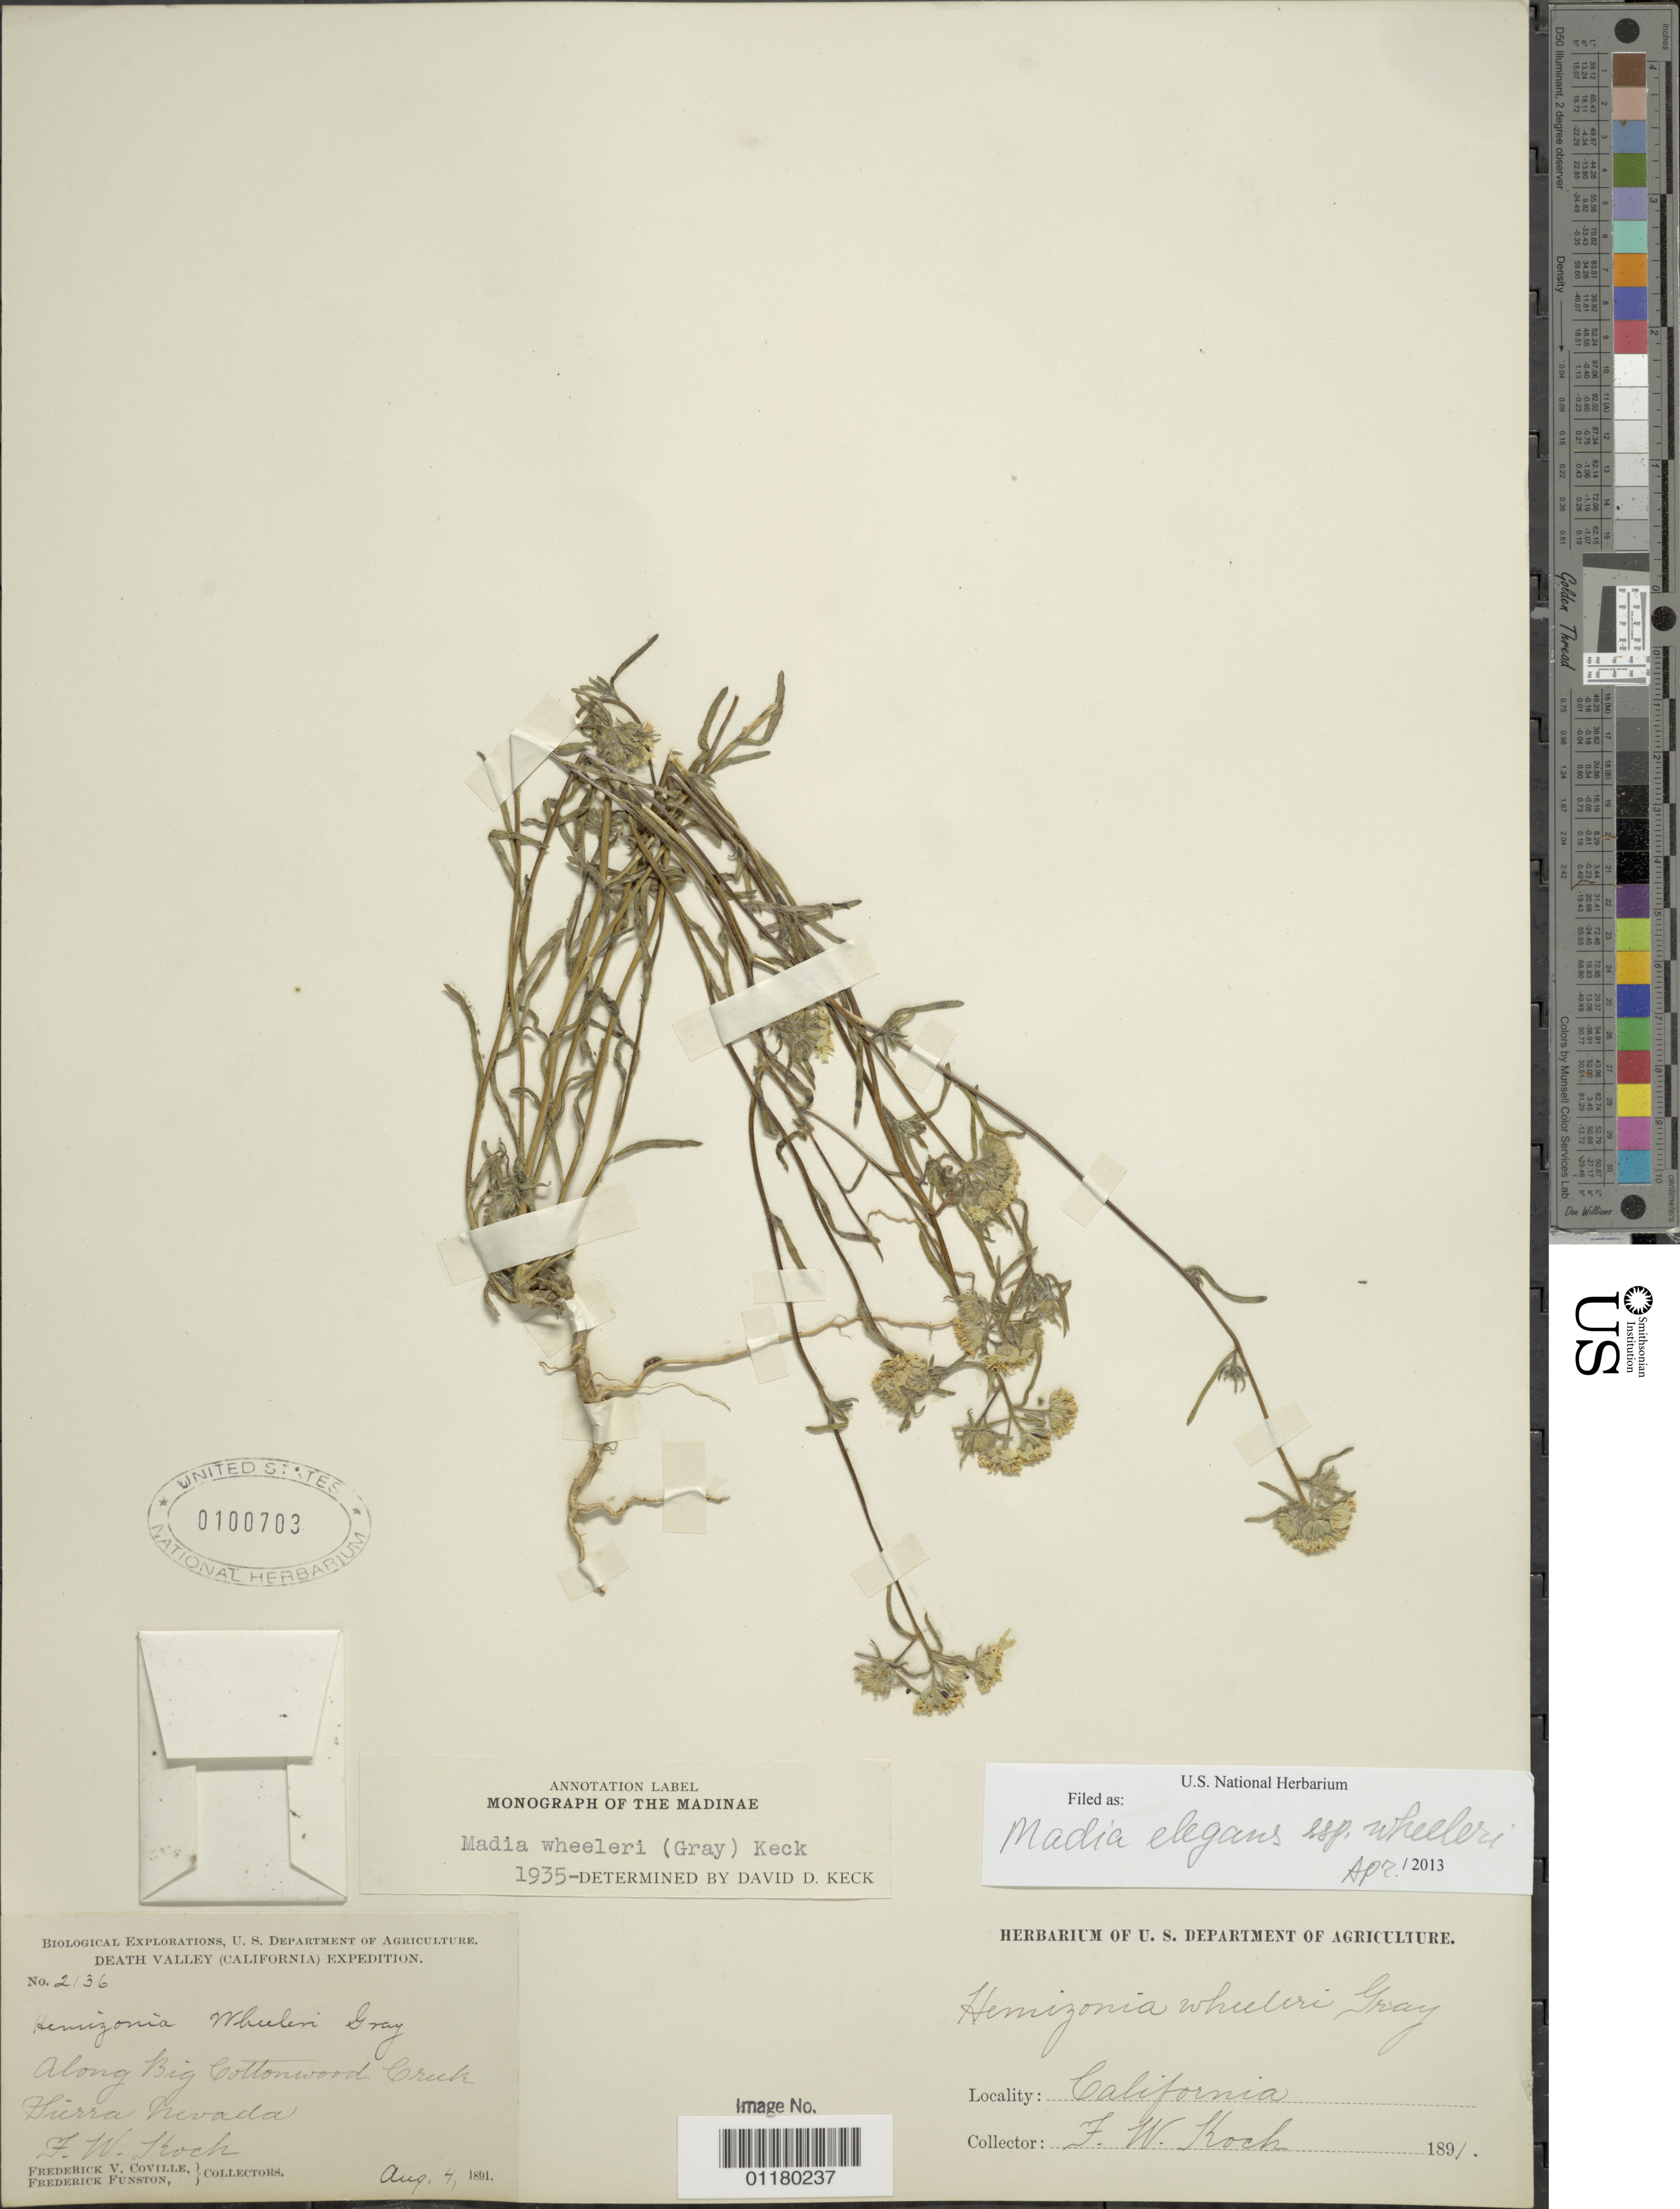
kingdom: Plantae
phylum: Tracheophyta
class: Magnoliopsida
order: Asterales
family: Asteraceae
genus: Madia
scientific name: Madia elegans subsp. wheeleri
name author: (A. Gray) D.D. Keck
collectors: F. W. Koch, F. V. Coville & F. Funston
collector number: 2136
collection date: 1891-08-04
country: United States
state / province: California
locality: along Big Cottonwood Creek, Sierra Nevada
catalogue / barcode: US 100703